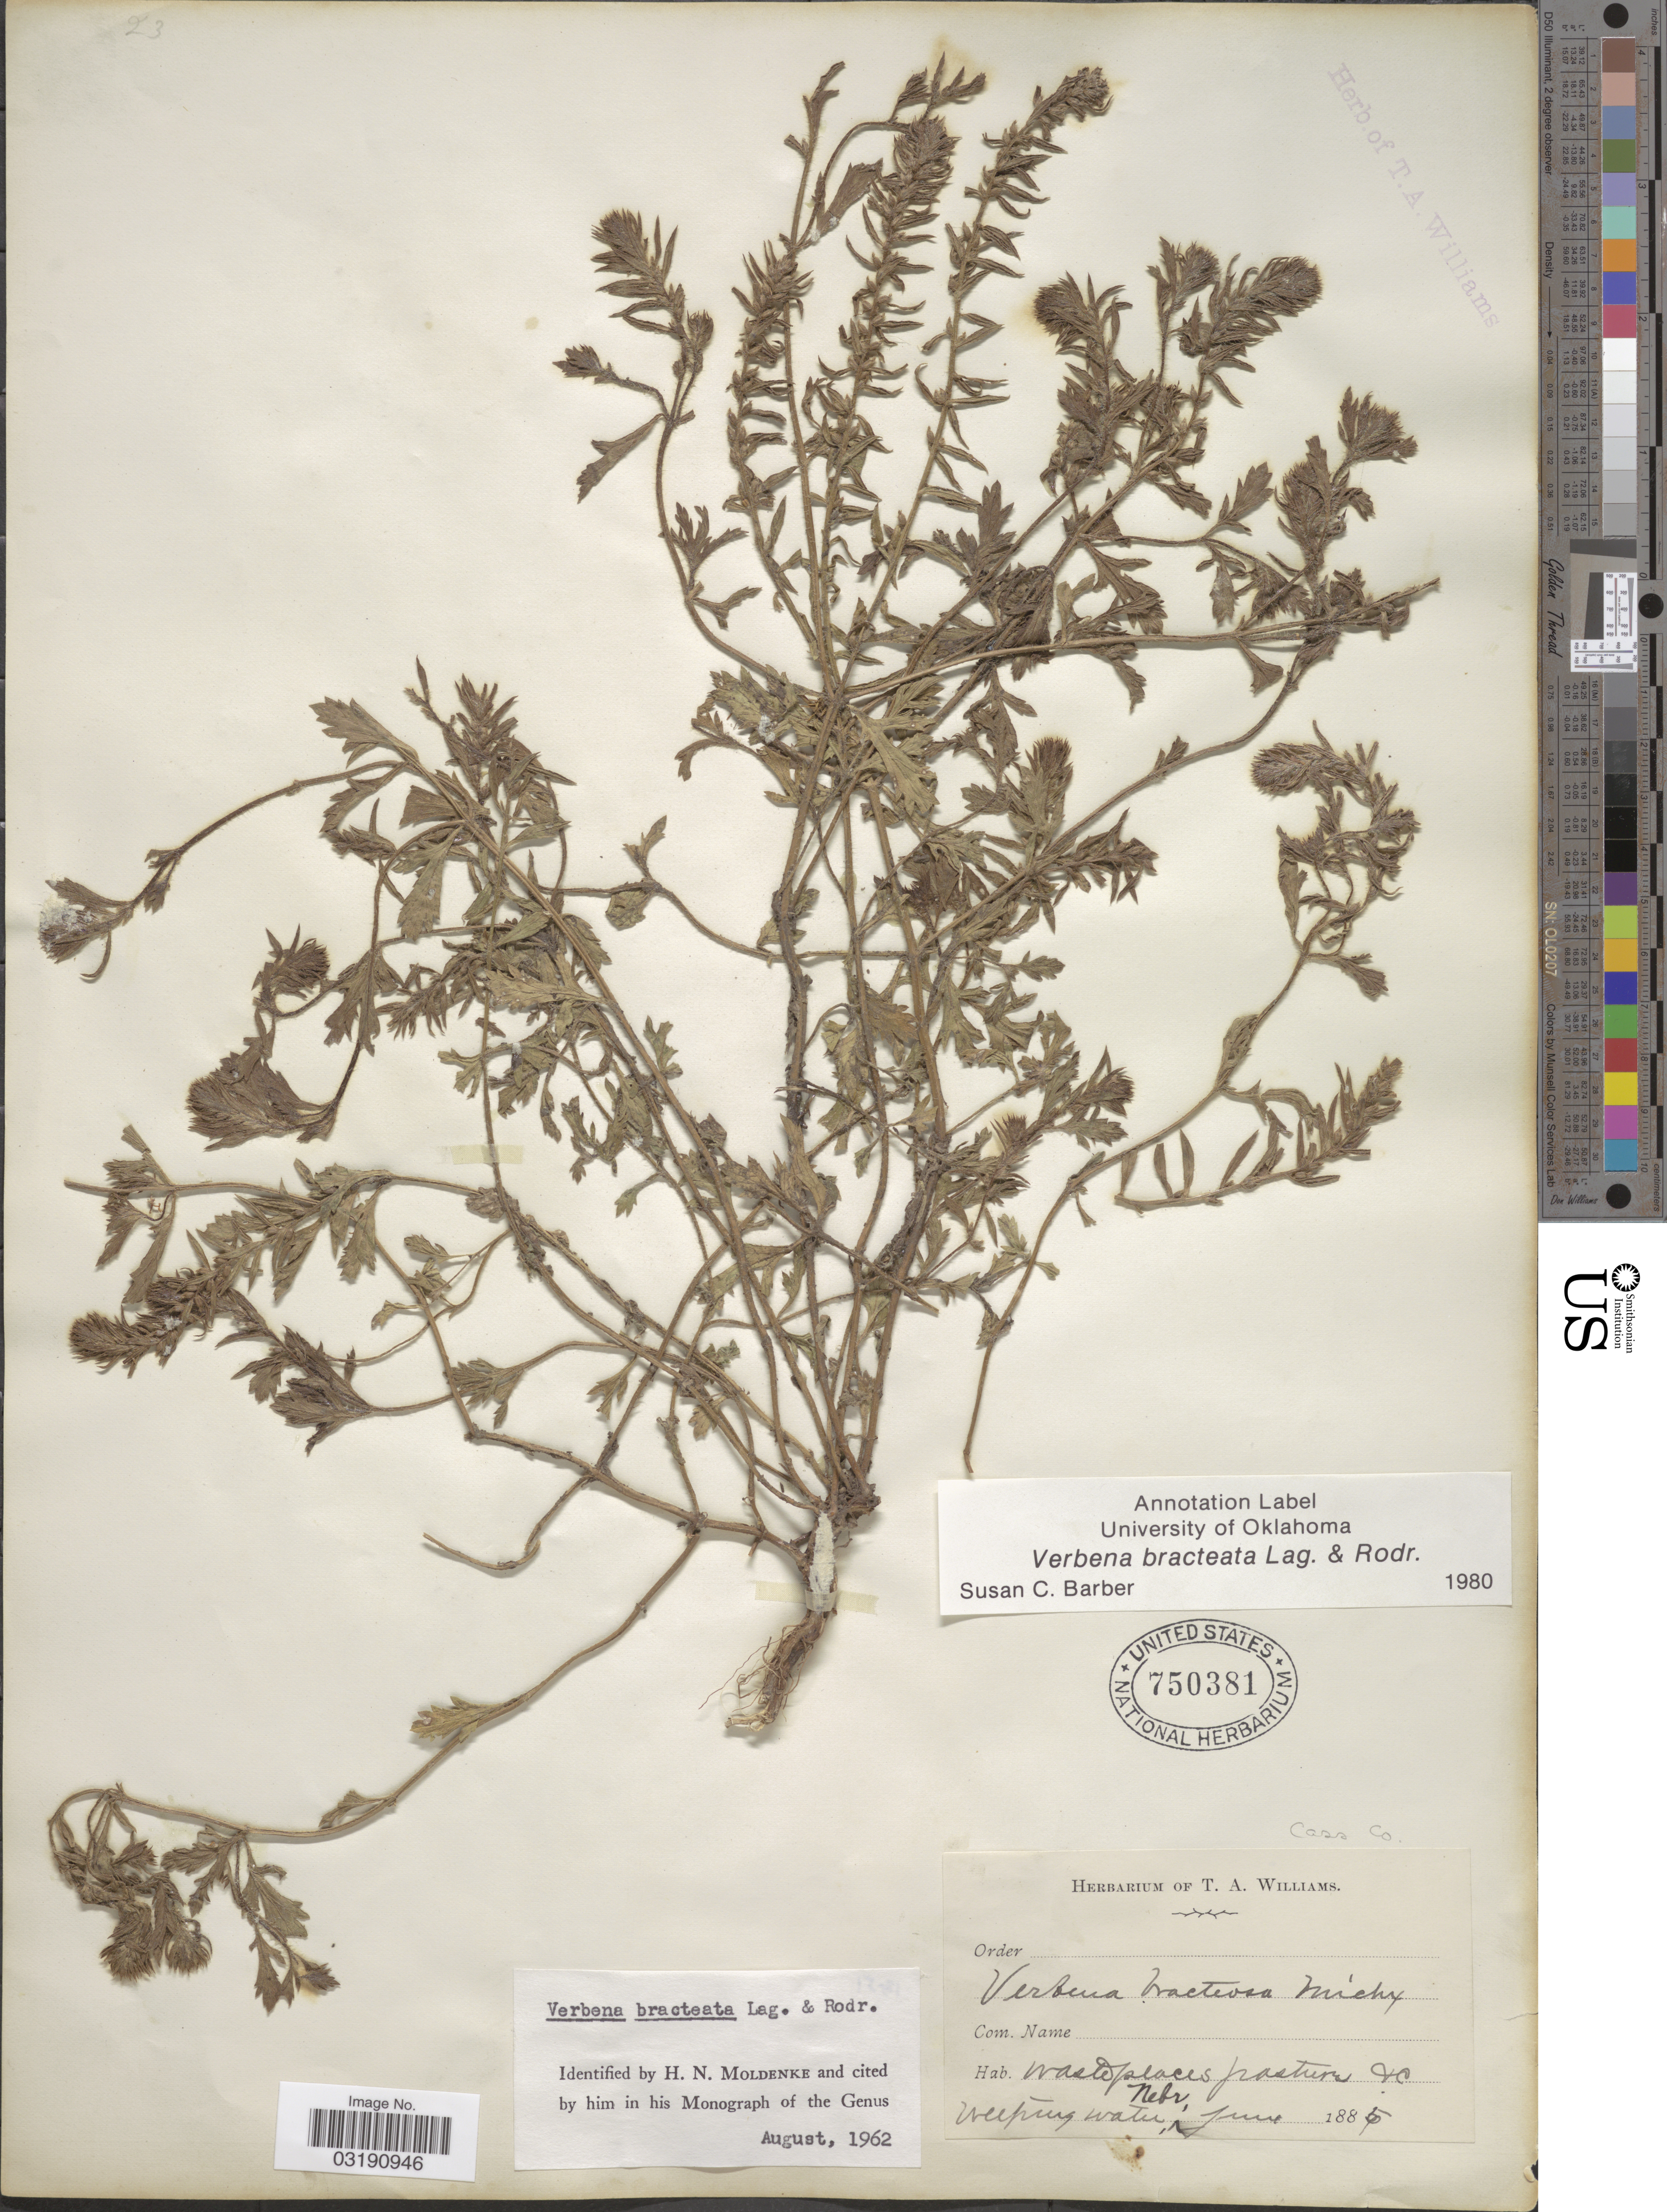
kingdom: Plantae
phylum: Tracheophyta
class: Magnoliopsida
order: Lamiales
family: Verbenaceae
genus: Verbena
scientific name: Verbena bracteata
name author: Cav. ex Lag. & Rodr.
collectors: ex herb. Thos. A. Williams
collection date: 1885-06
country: United States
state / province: Nebraska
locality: Cass Co. Waste places pasture &c. Weeping Water.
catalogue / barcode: US 750381